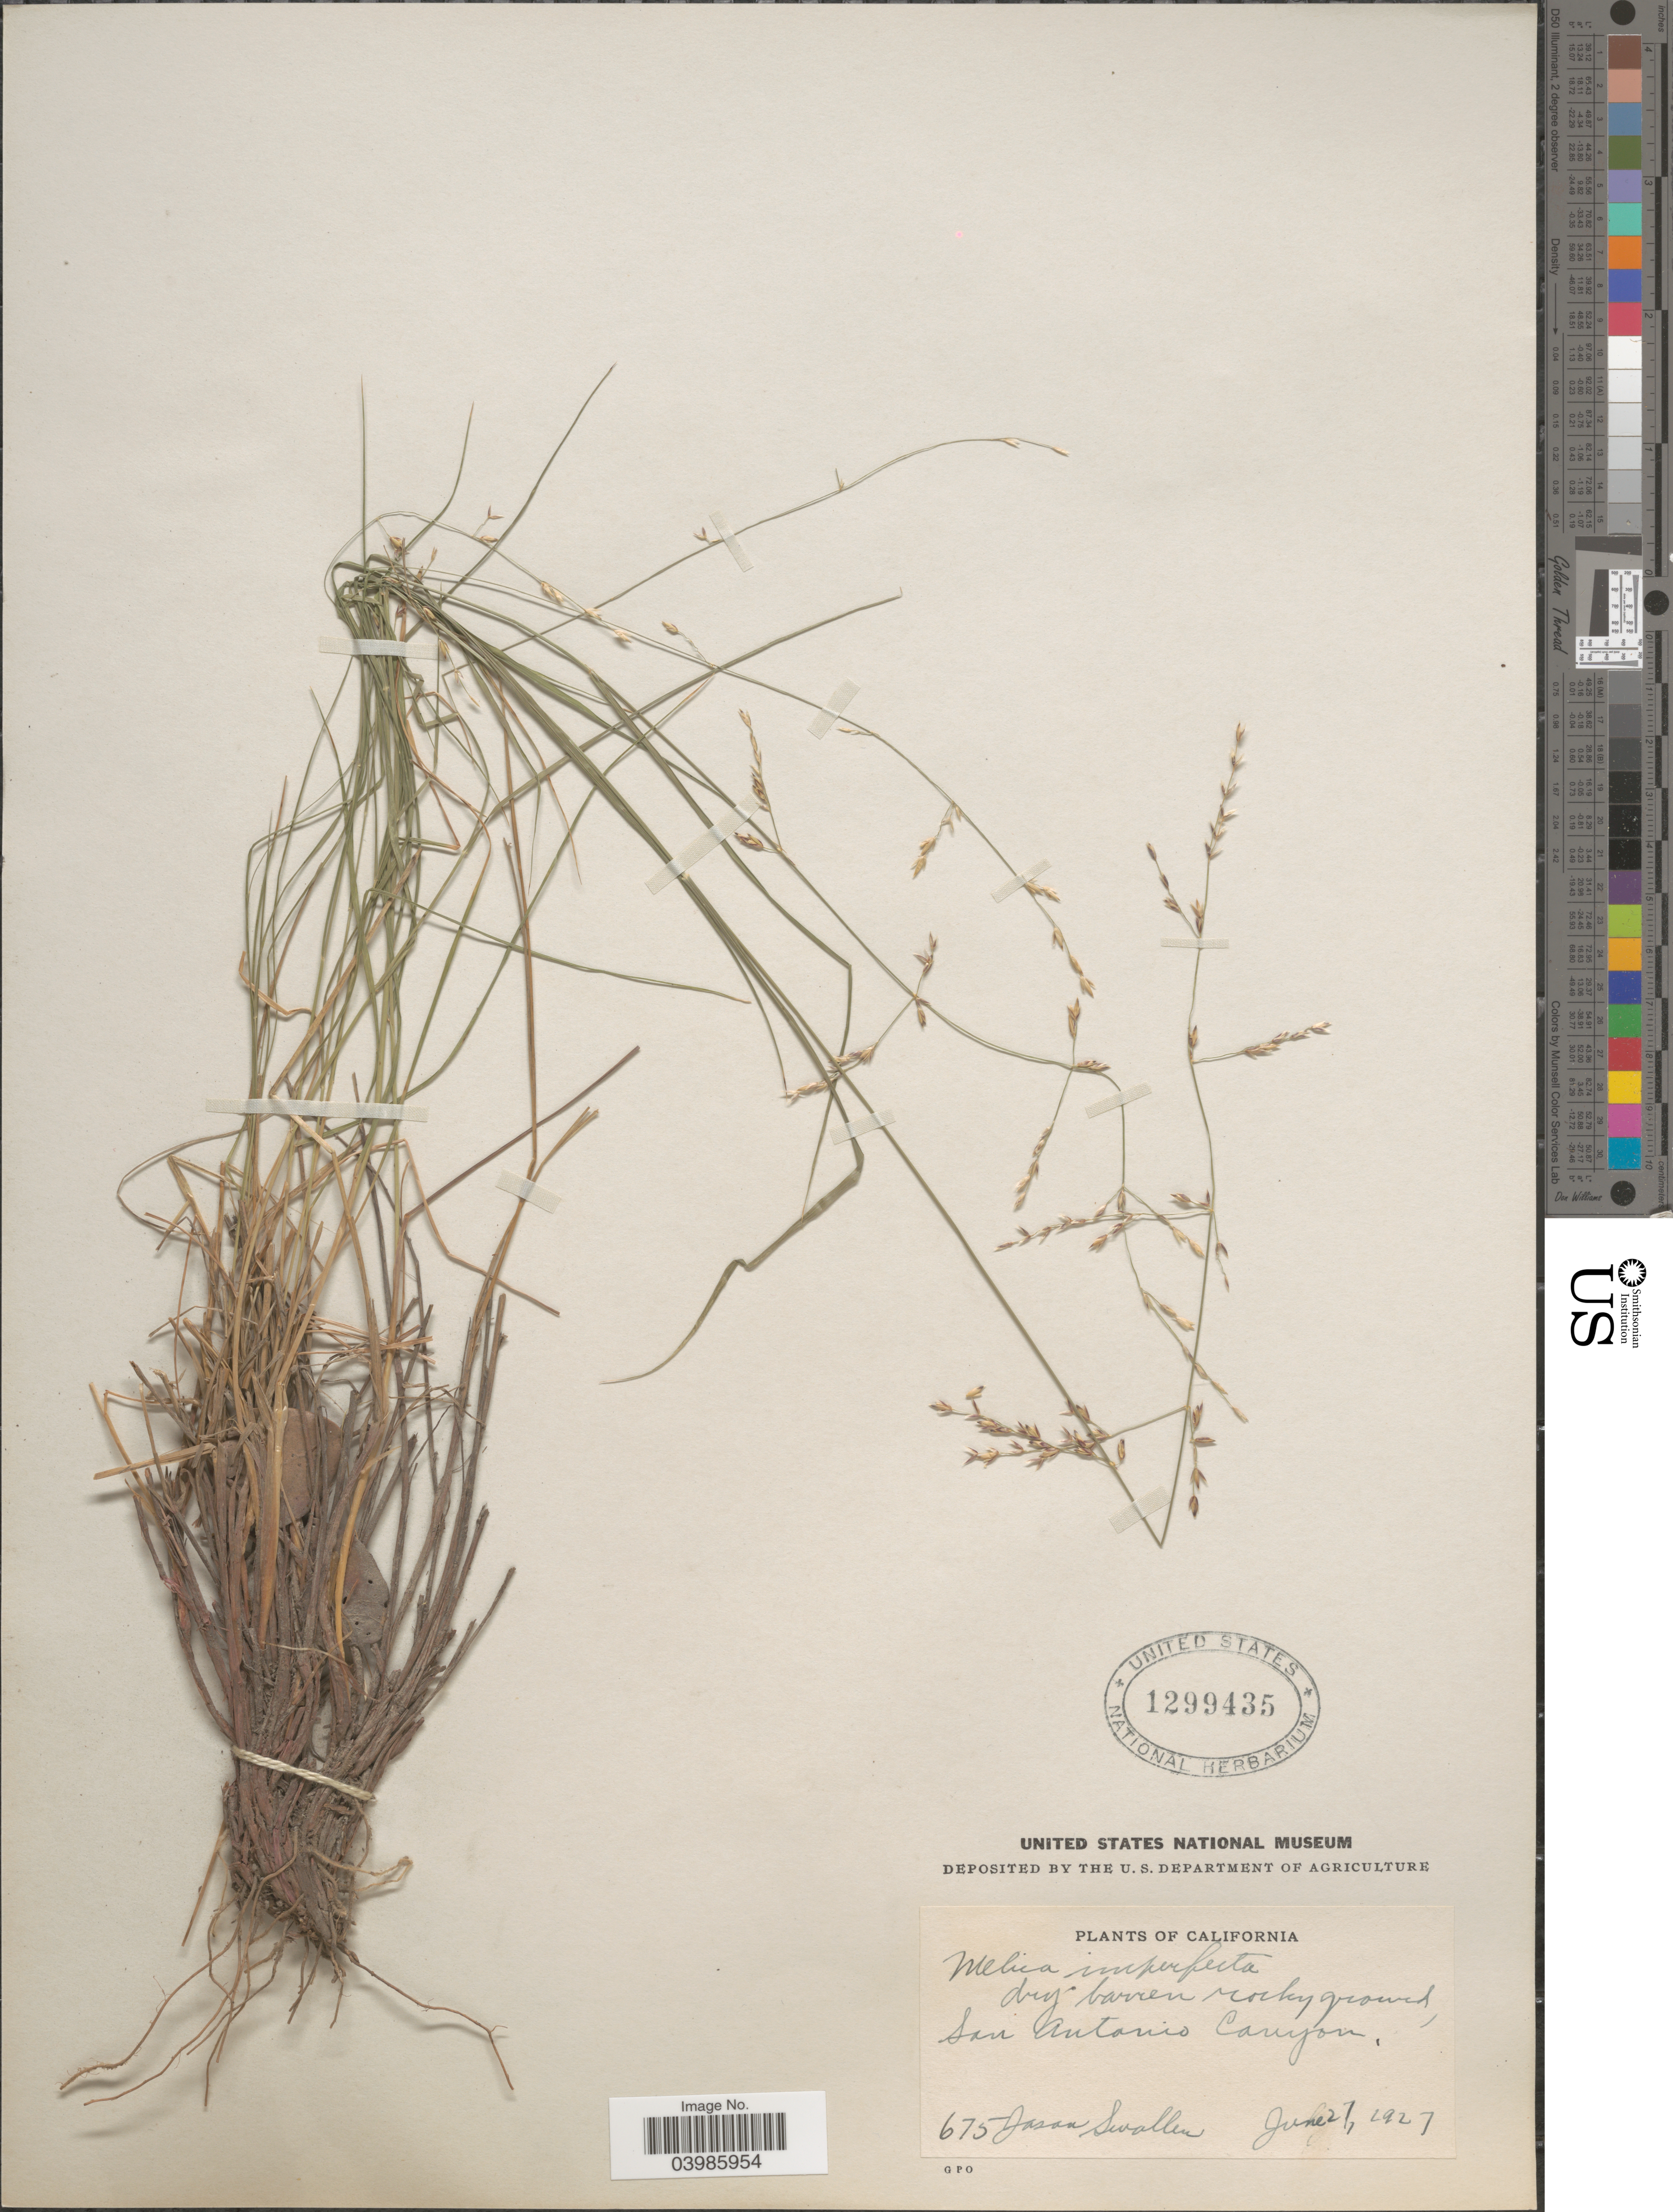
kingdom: Plantae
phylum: Tracheophyta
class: Liliopsida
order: Poales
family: Poaceae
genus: Melica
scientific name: Melica imperfecta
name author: Trin.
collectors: J. R. Swallen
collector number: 675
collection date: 1927-06-27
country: United States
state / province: California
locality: Dry barren rocky ground, San Antonio Canyon.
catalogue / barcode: US 1299435